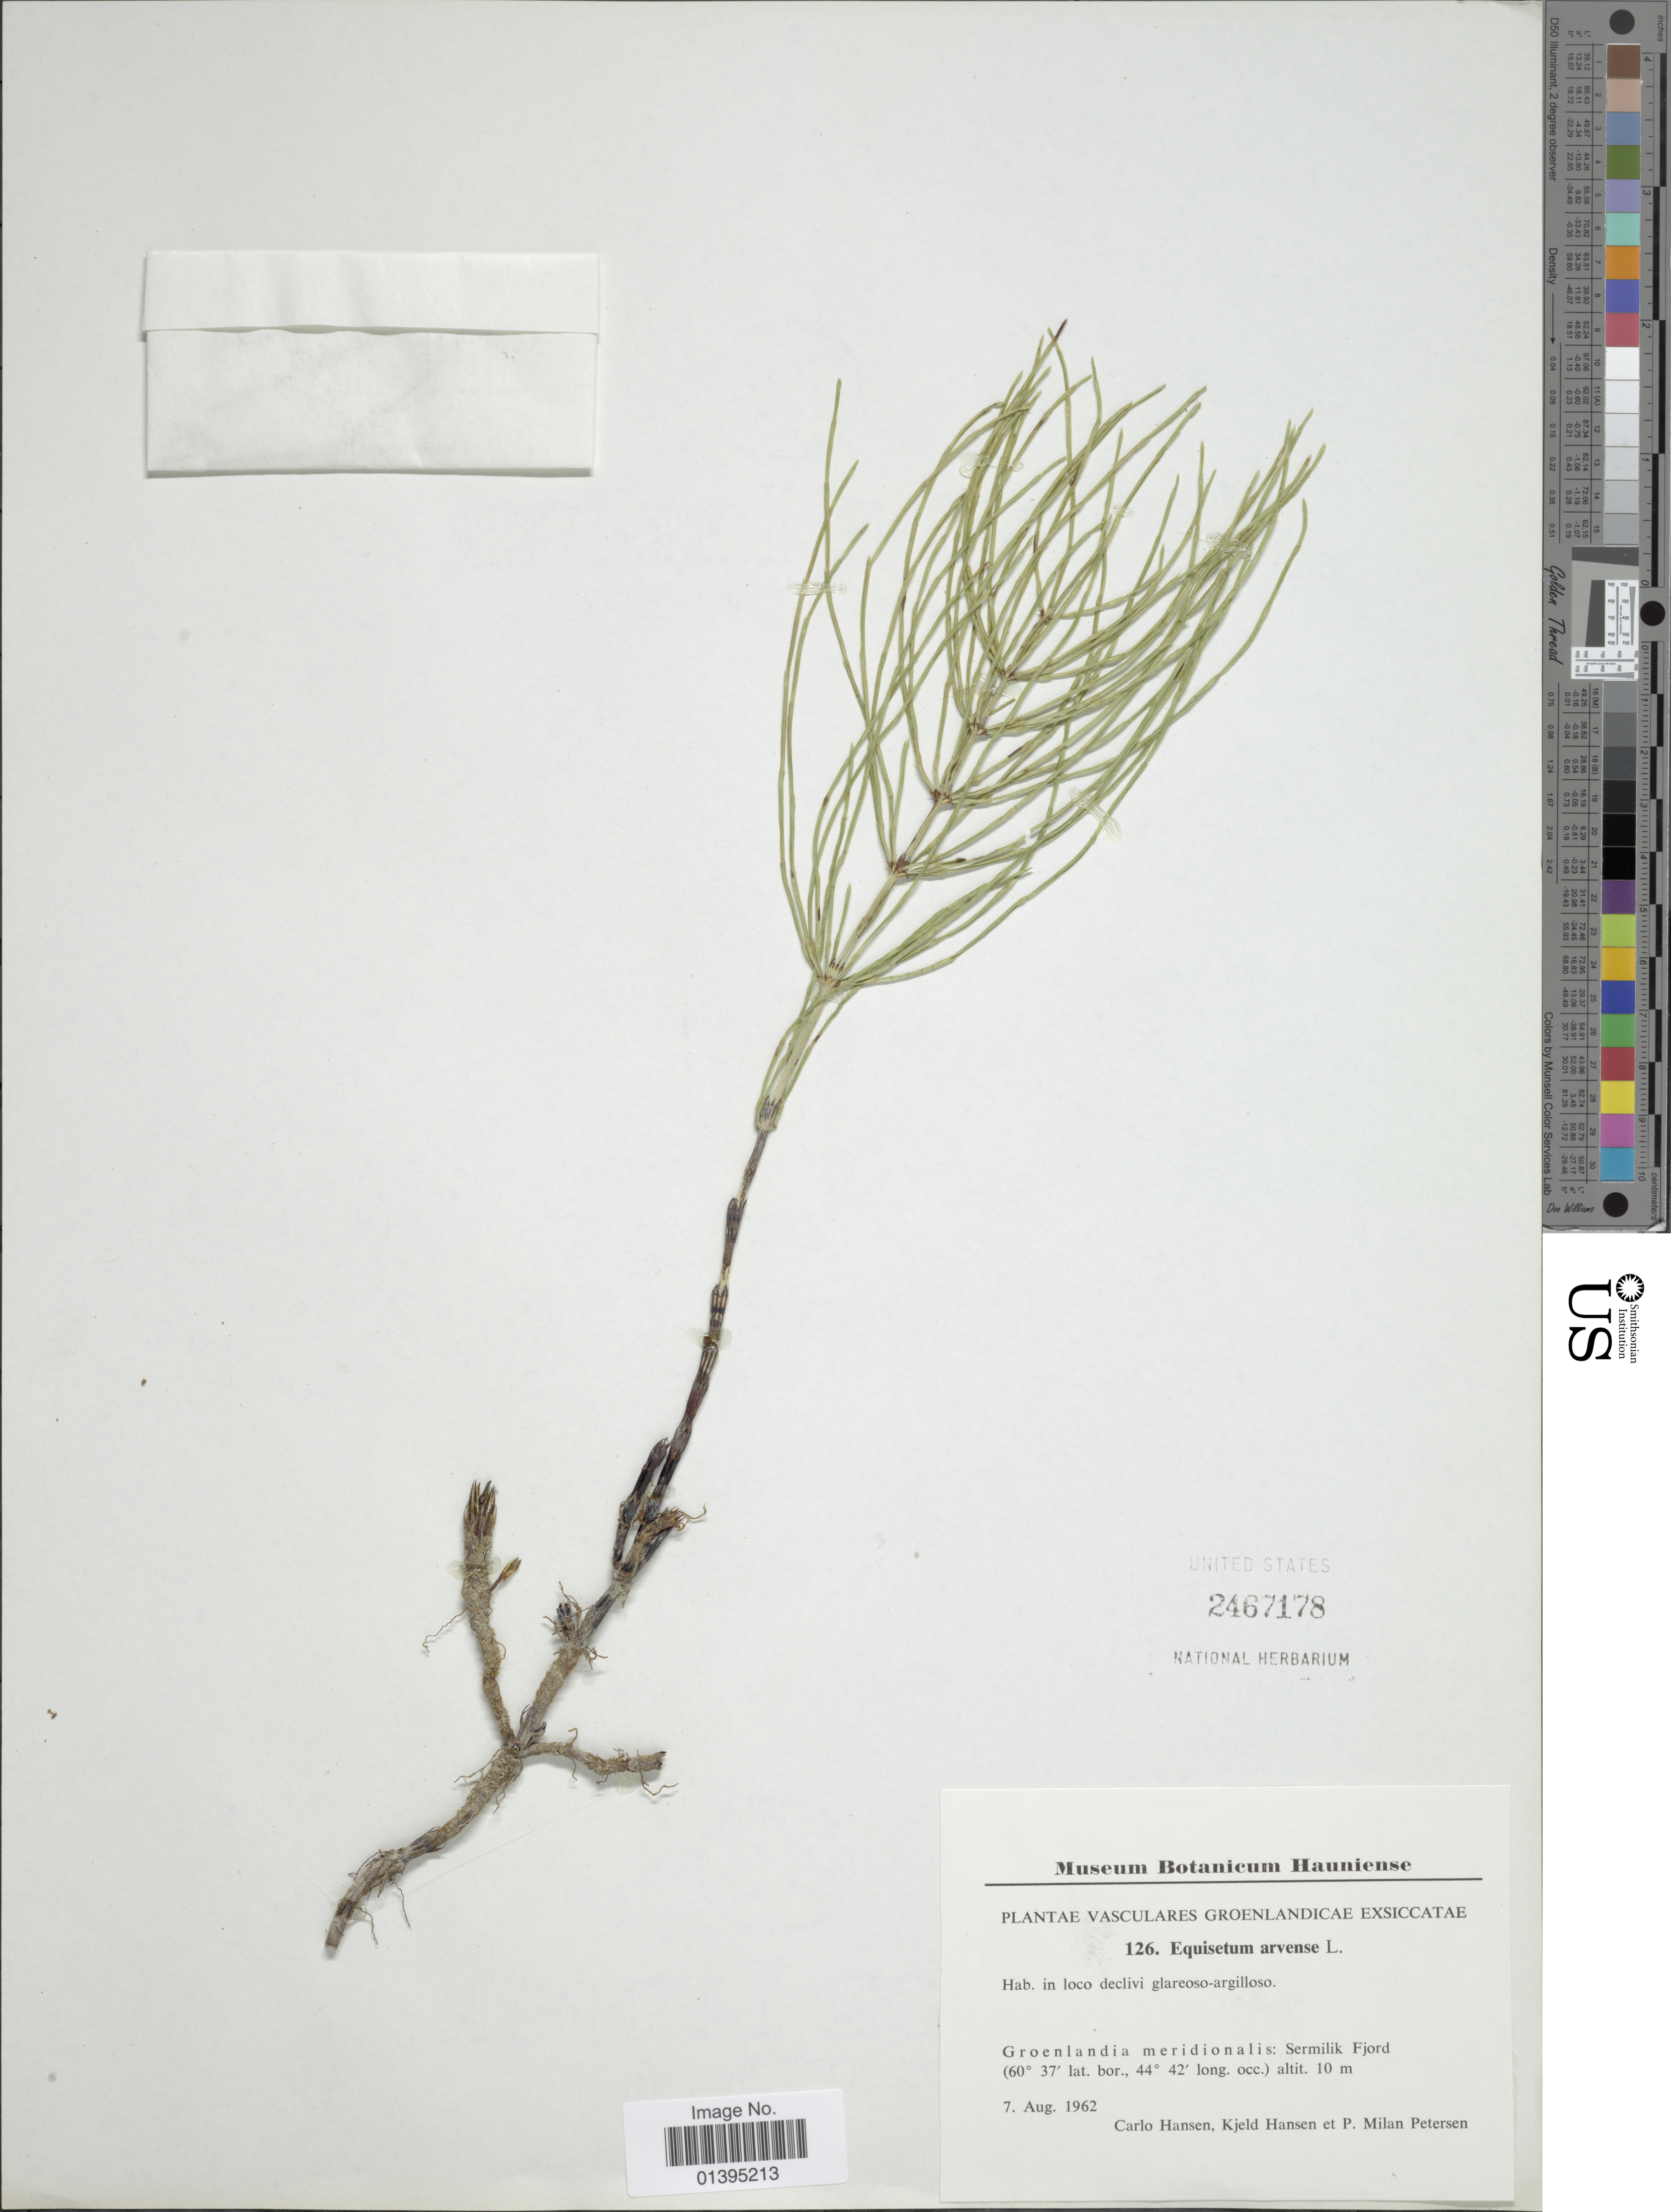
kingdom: Plantae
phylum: Tracheophyta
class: Polypodiopsida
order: Equisetales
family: Equisetaceae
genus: Equisetum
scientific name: Equisetum arvense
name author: L.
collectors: C. Hansen, K. Hansen & P. Petersen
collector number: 126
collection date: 1962-08-07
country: Greenland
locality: Groenlandia meridionalis: Semilik Fjord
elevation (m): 10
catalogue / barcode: US 2467178